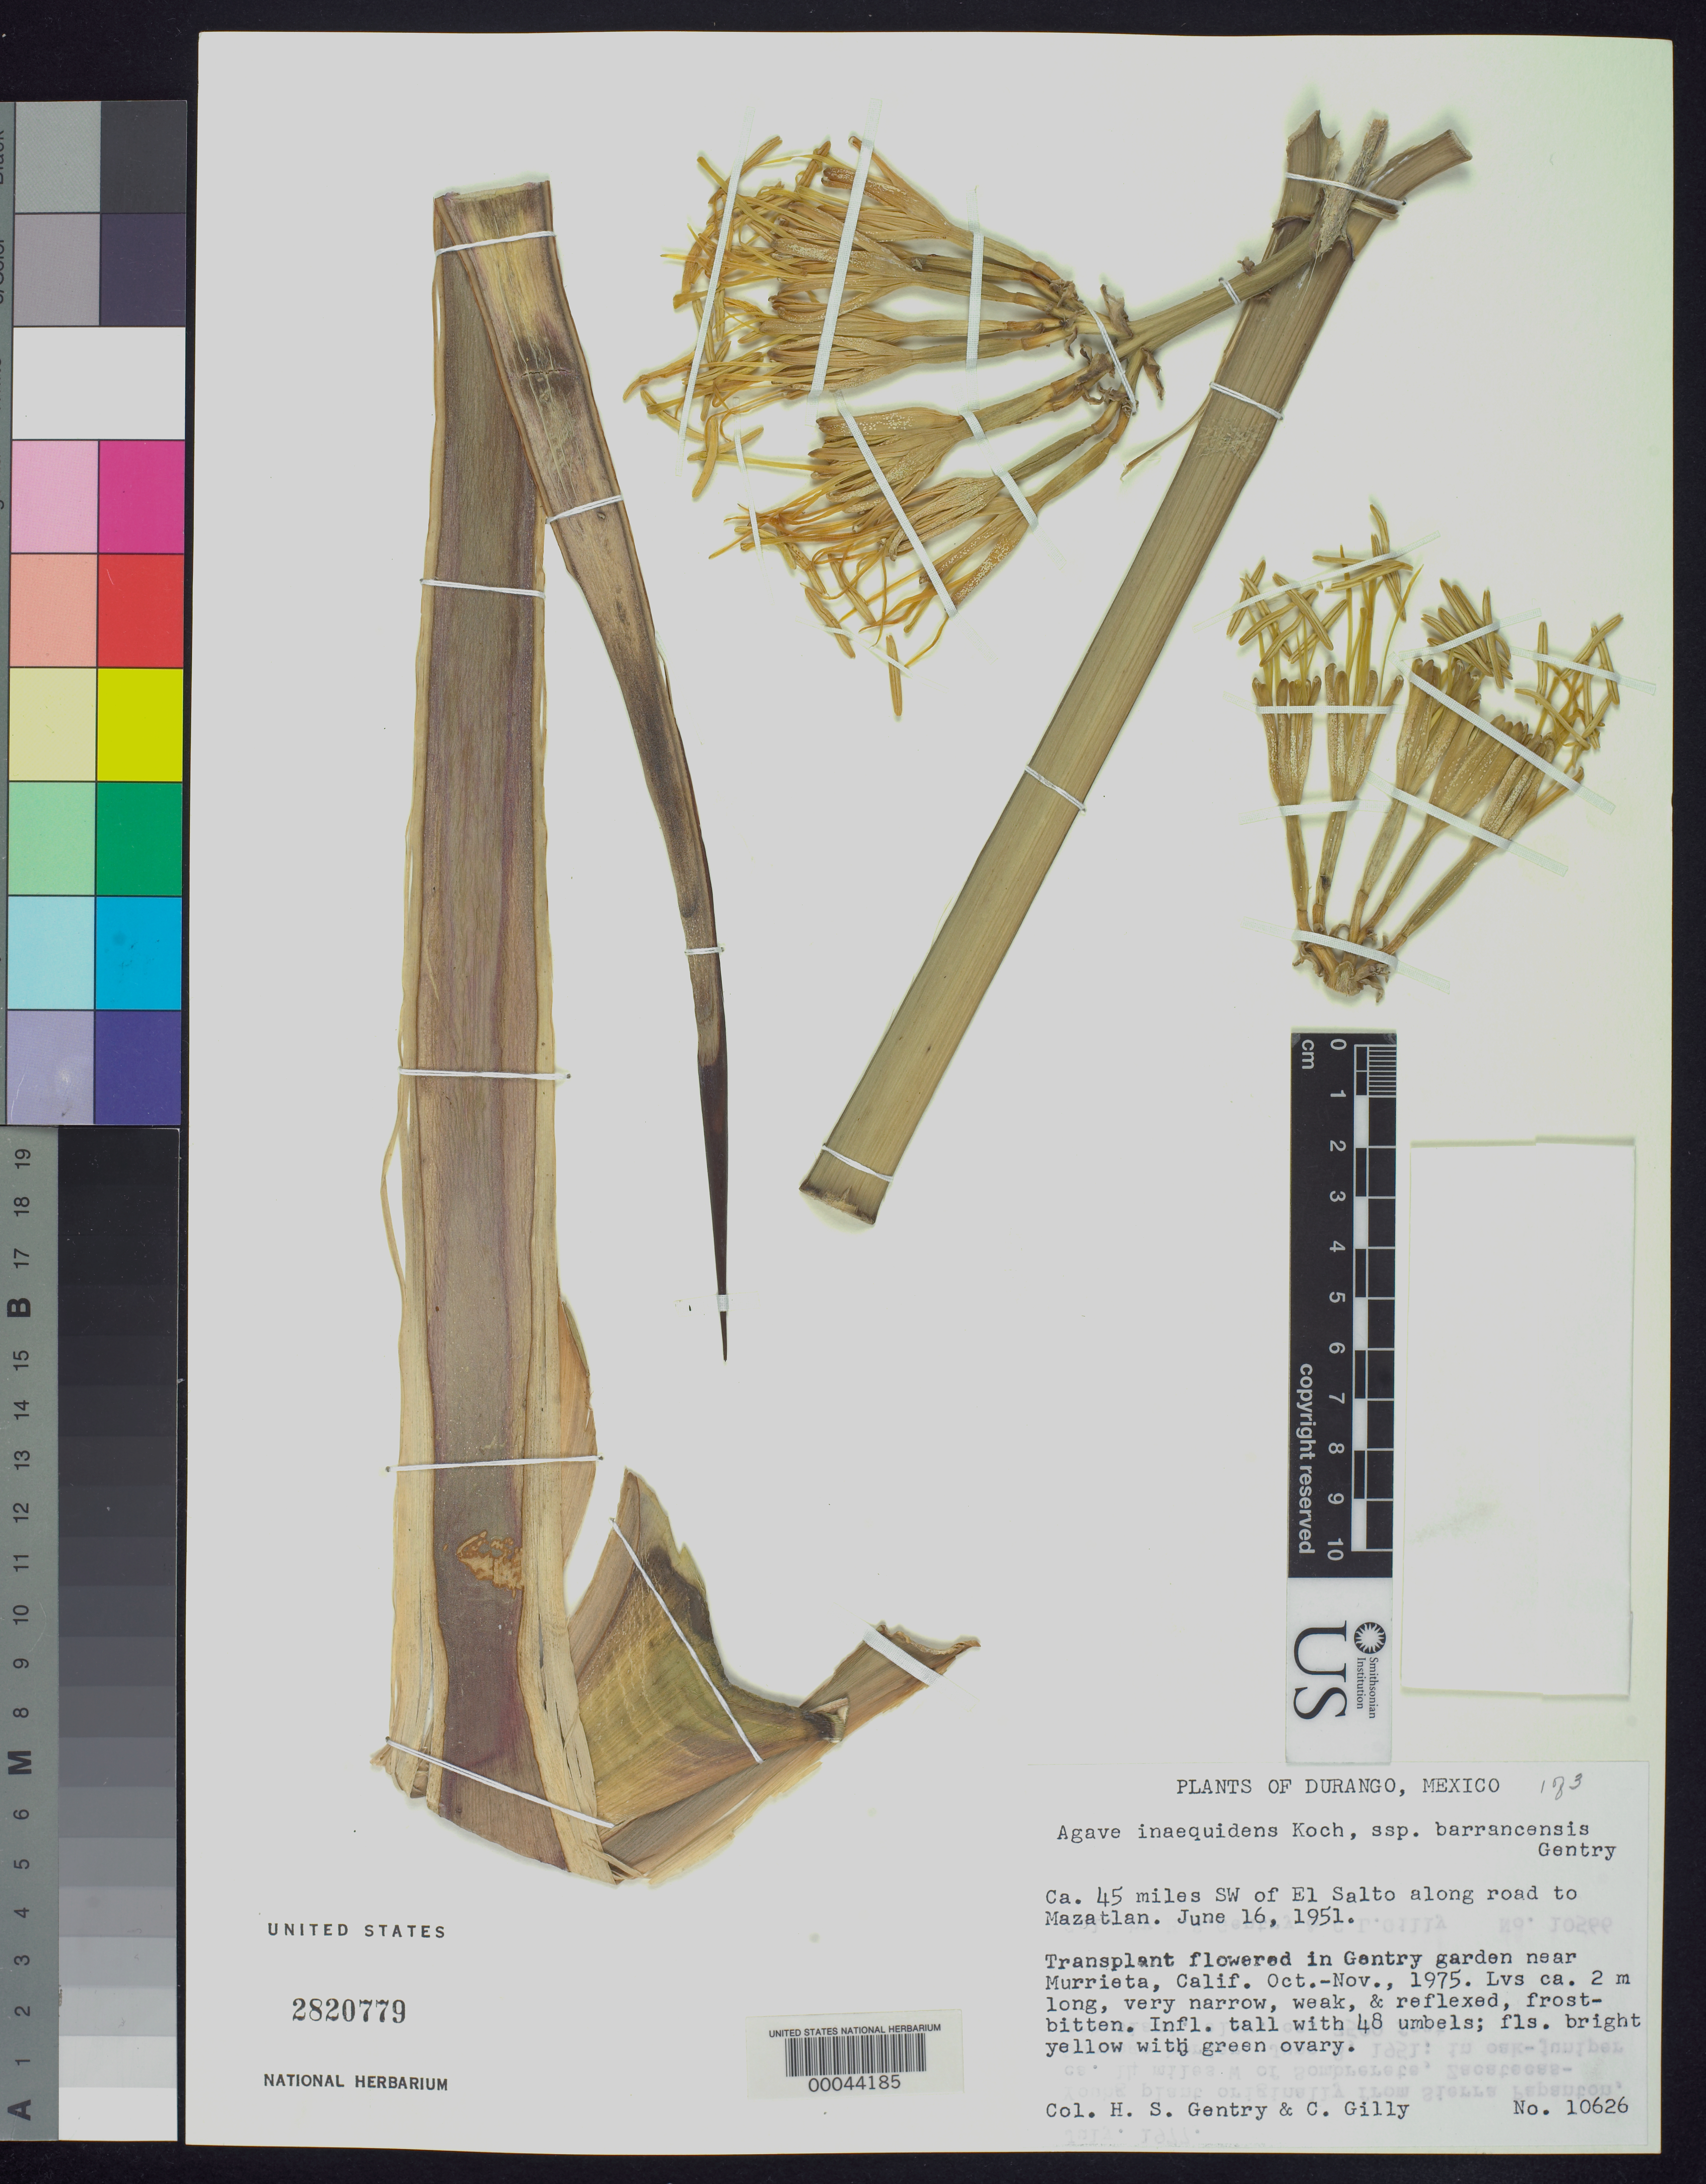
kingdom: Plantae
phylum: Tracheophyta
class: Liliopsida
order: Asparagales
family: Asparagaceae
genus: Agave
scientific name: Agave inaequidens subsp. barrancensis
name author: Gentry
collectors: H. S. Gentry & C. Gilly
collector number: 10626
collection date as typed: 16 Jun 1951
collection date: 1951-06-16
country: Mexico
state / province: Durango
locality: Ca 45 mi SW of El Salto along road to Mazatlan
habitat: Gentry garden near murrieta, ca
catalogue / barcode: US 2820779